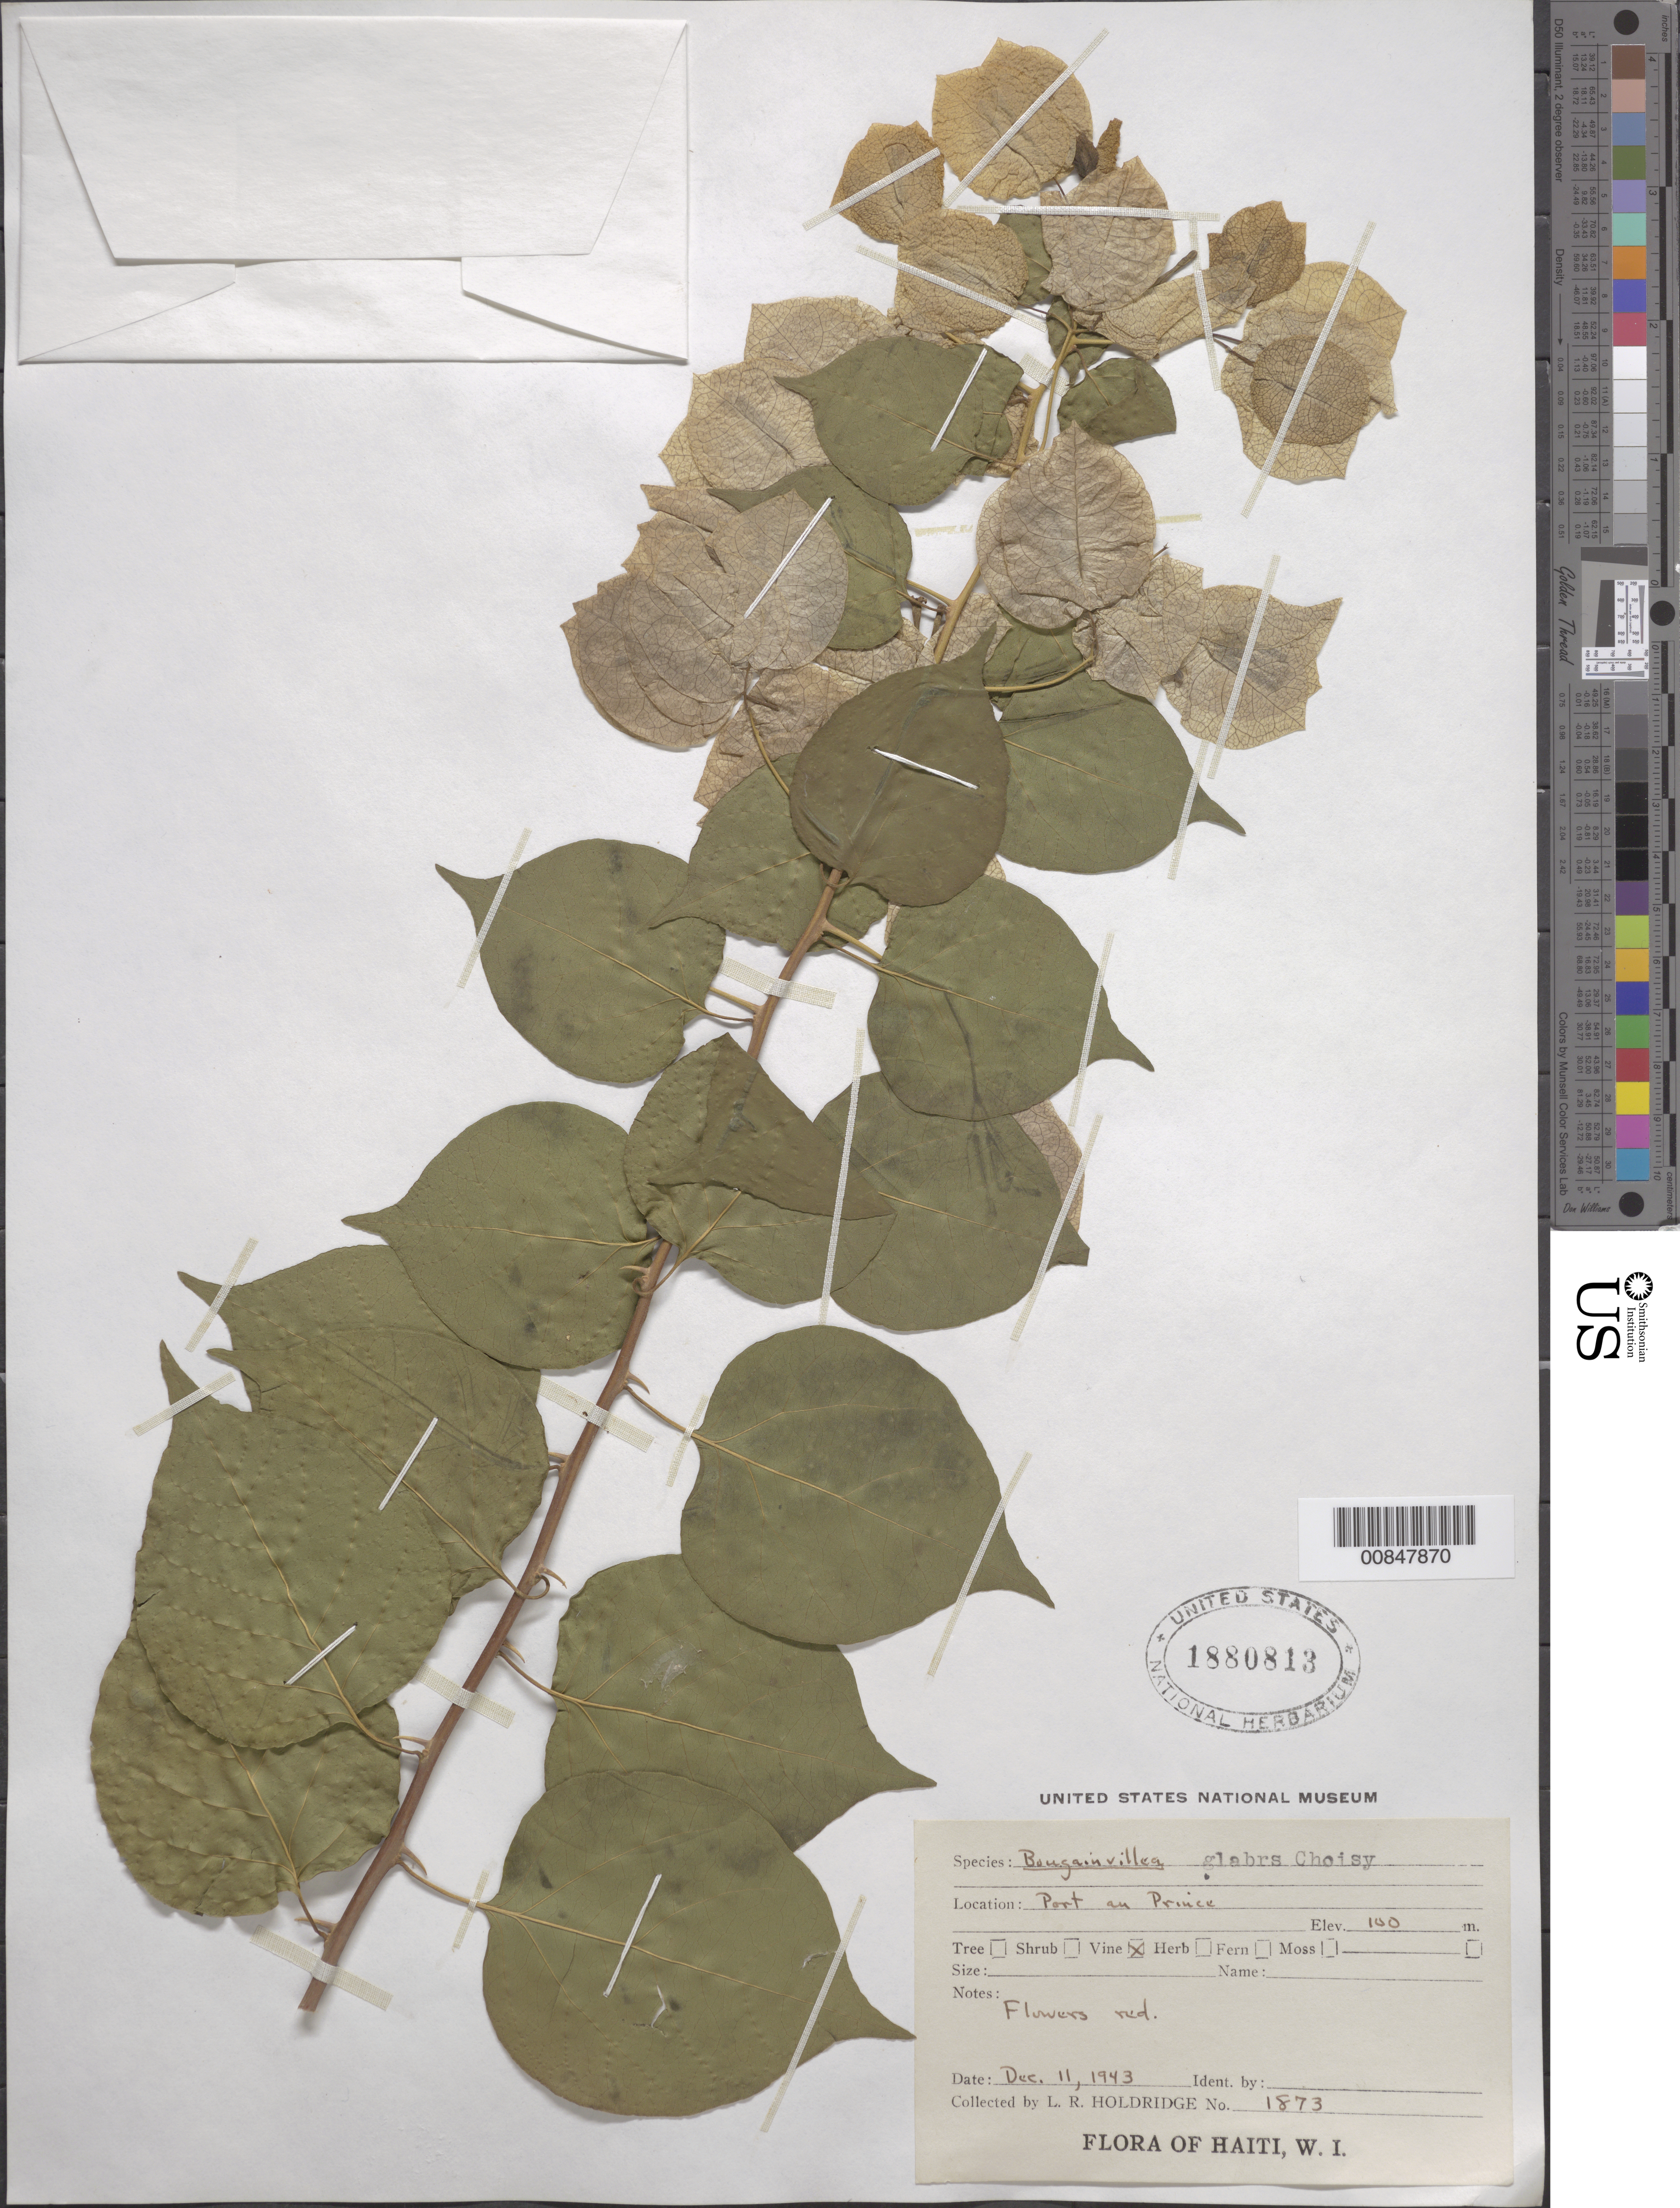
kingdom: Plantae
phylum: Tracheophyta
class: Magnoliopsida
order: Caryophyllales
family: Nyctaginaceae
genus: Bougainvillea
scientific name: Bougainvillea glabra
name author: Choisy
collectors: L. Holdridge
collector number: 1873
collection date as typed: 11 Dec 1943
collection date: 1943-12-11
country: Haiti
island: Hispaniola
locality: Port au Prince.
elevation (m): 100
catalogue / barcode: US 1880813